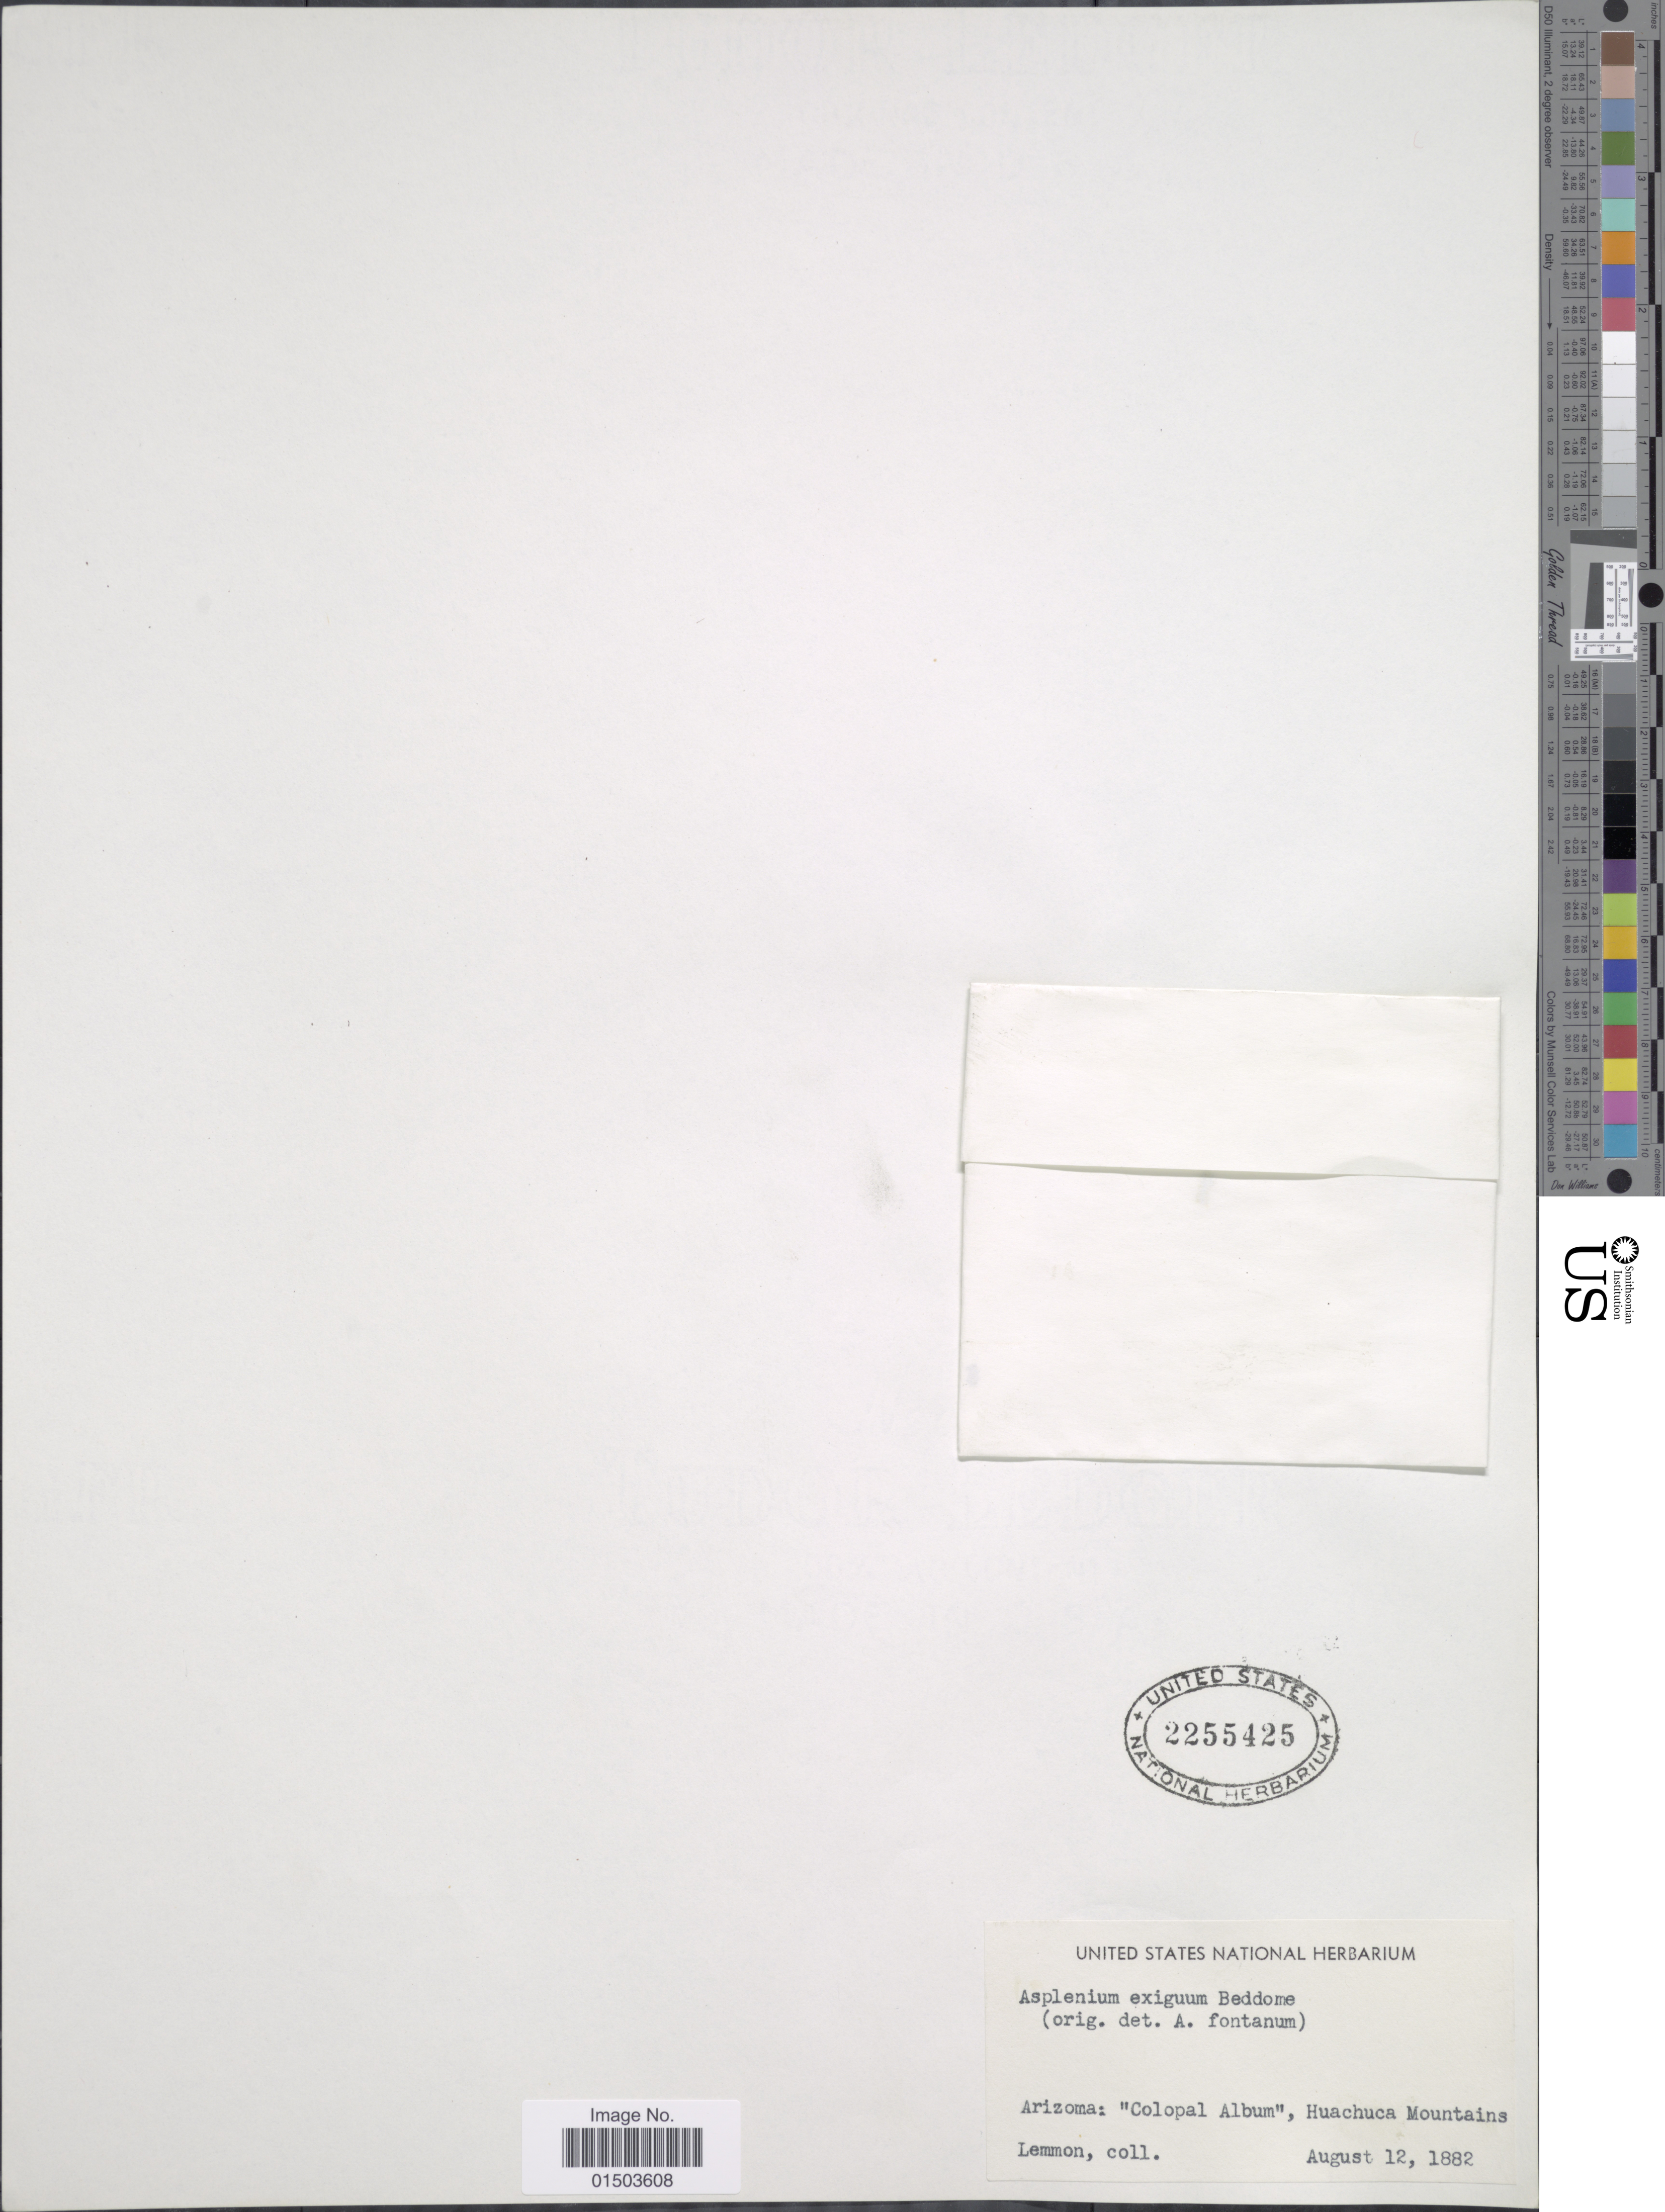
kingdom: Plantae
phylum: Tracheophyta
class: Polypodiopsida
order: Polypodiales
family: Aspleniaceae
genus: Asplenium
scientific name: Asplenium exiguum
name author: Bedd.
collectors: -- Lemmon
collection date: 1882-08-12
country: United States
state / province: Arizona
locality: Arizona: "Colopal Album", Huachuca Mountains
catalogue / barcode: US 2255425